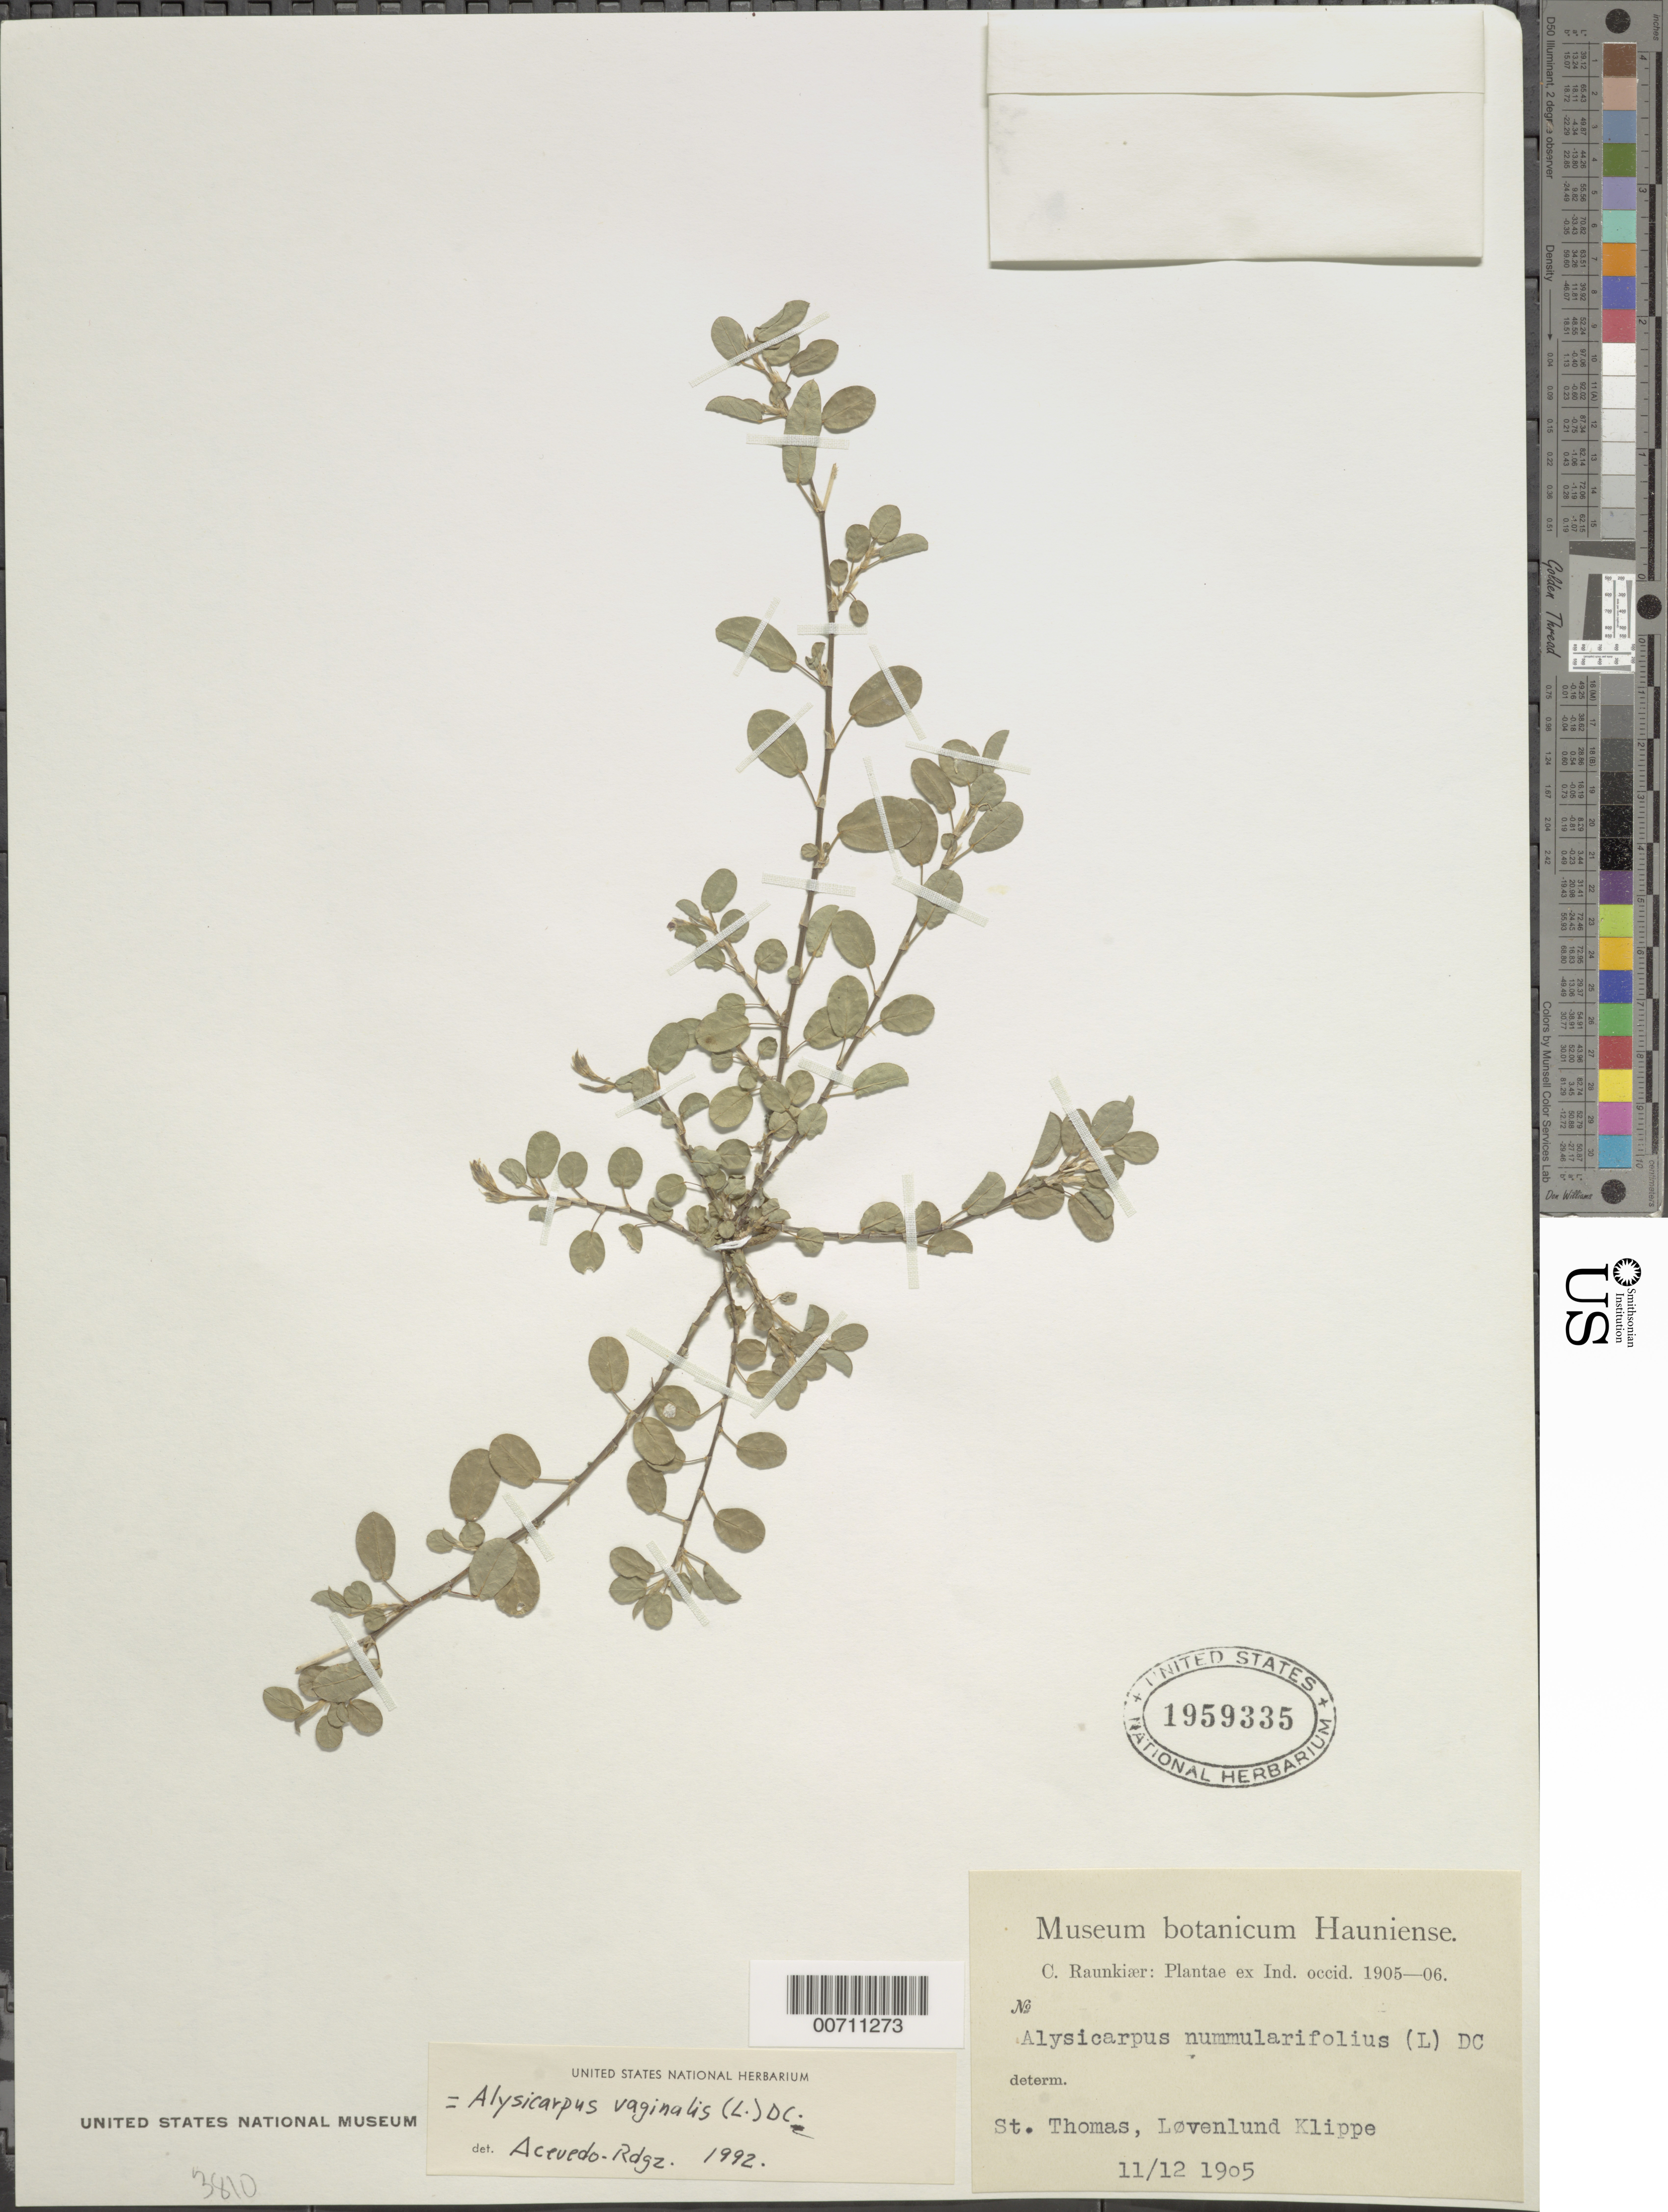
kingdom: Plantae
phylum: Tracheophyta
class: Magnoliopsida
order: Fabales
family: Fabaceae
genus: Alysicarpus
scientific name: Alysicarpus vaginalis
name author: (L.) DC.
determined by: Acevedo-Rodríguez, P., (BOT), Smithsonian Institution - National Museum of Natural History (UNITED STATES)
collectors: C. C. Raunkiaer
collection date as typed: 12 Nov 1905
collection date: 1905-11-12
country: U.S. Virgin Islands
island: St. Thomas Island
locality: Lovenlund Klippe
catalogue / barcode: US 1959335